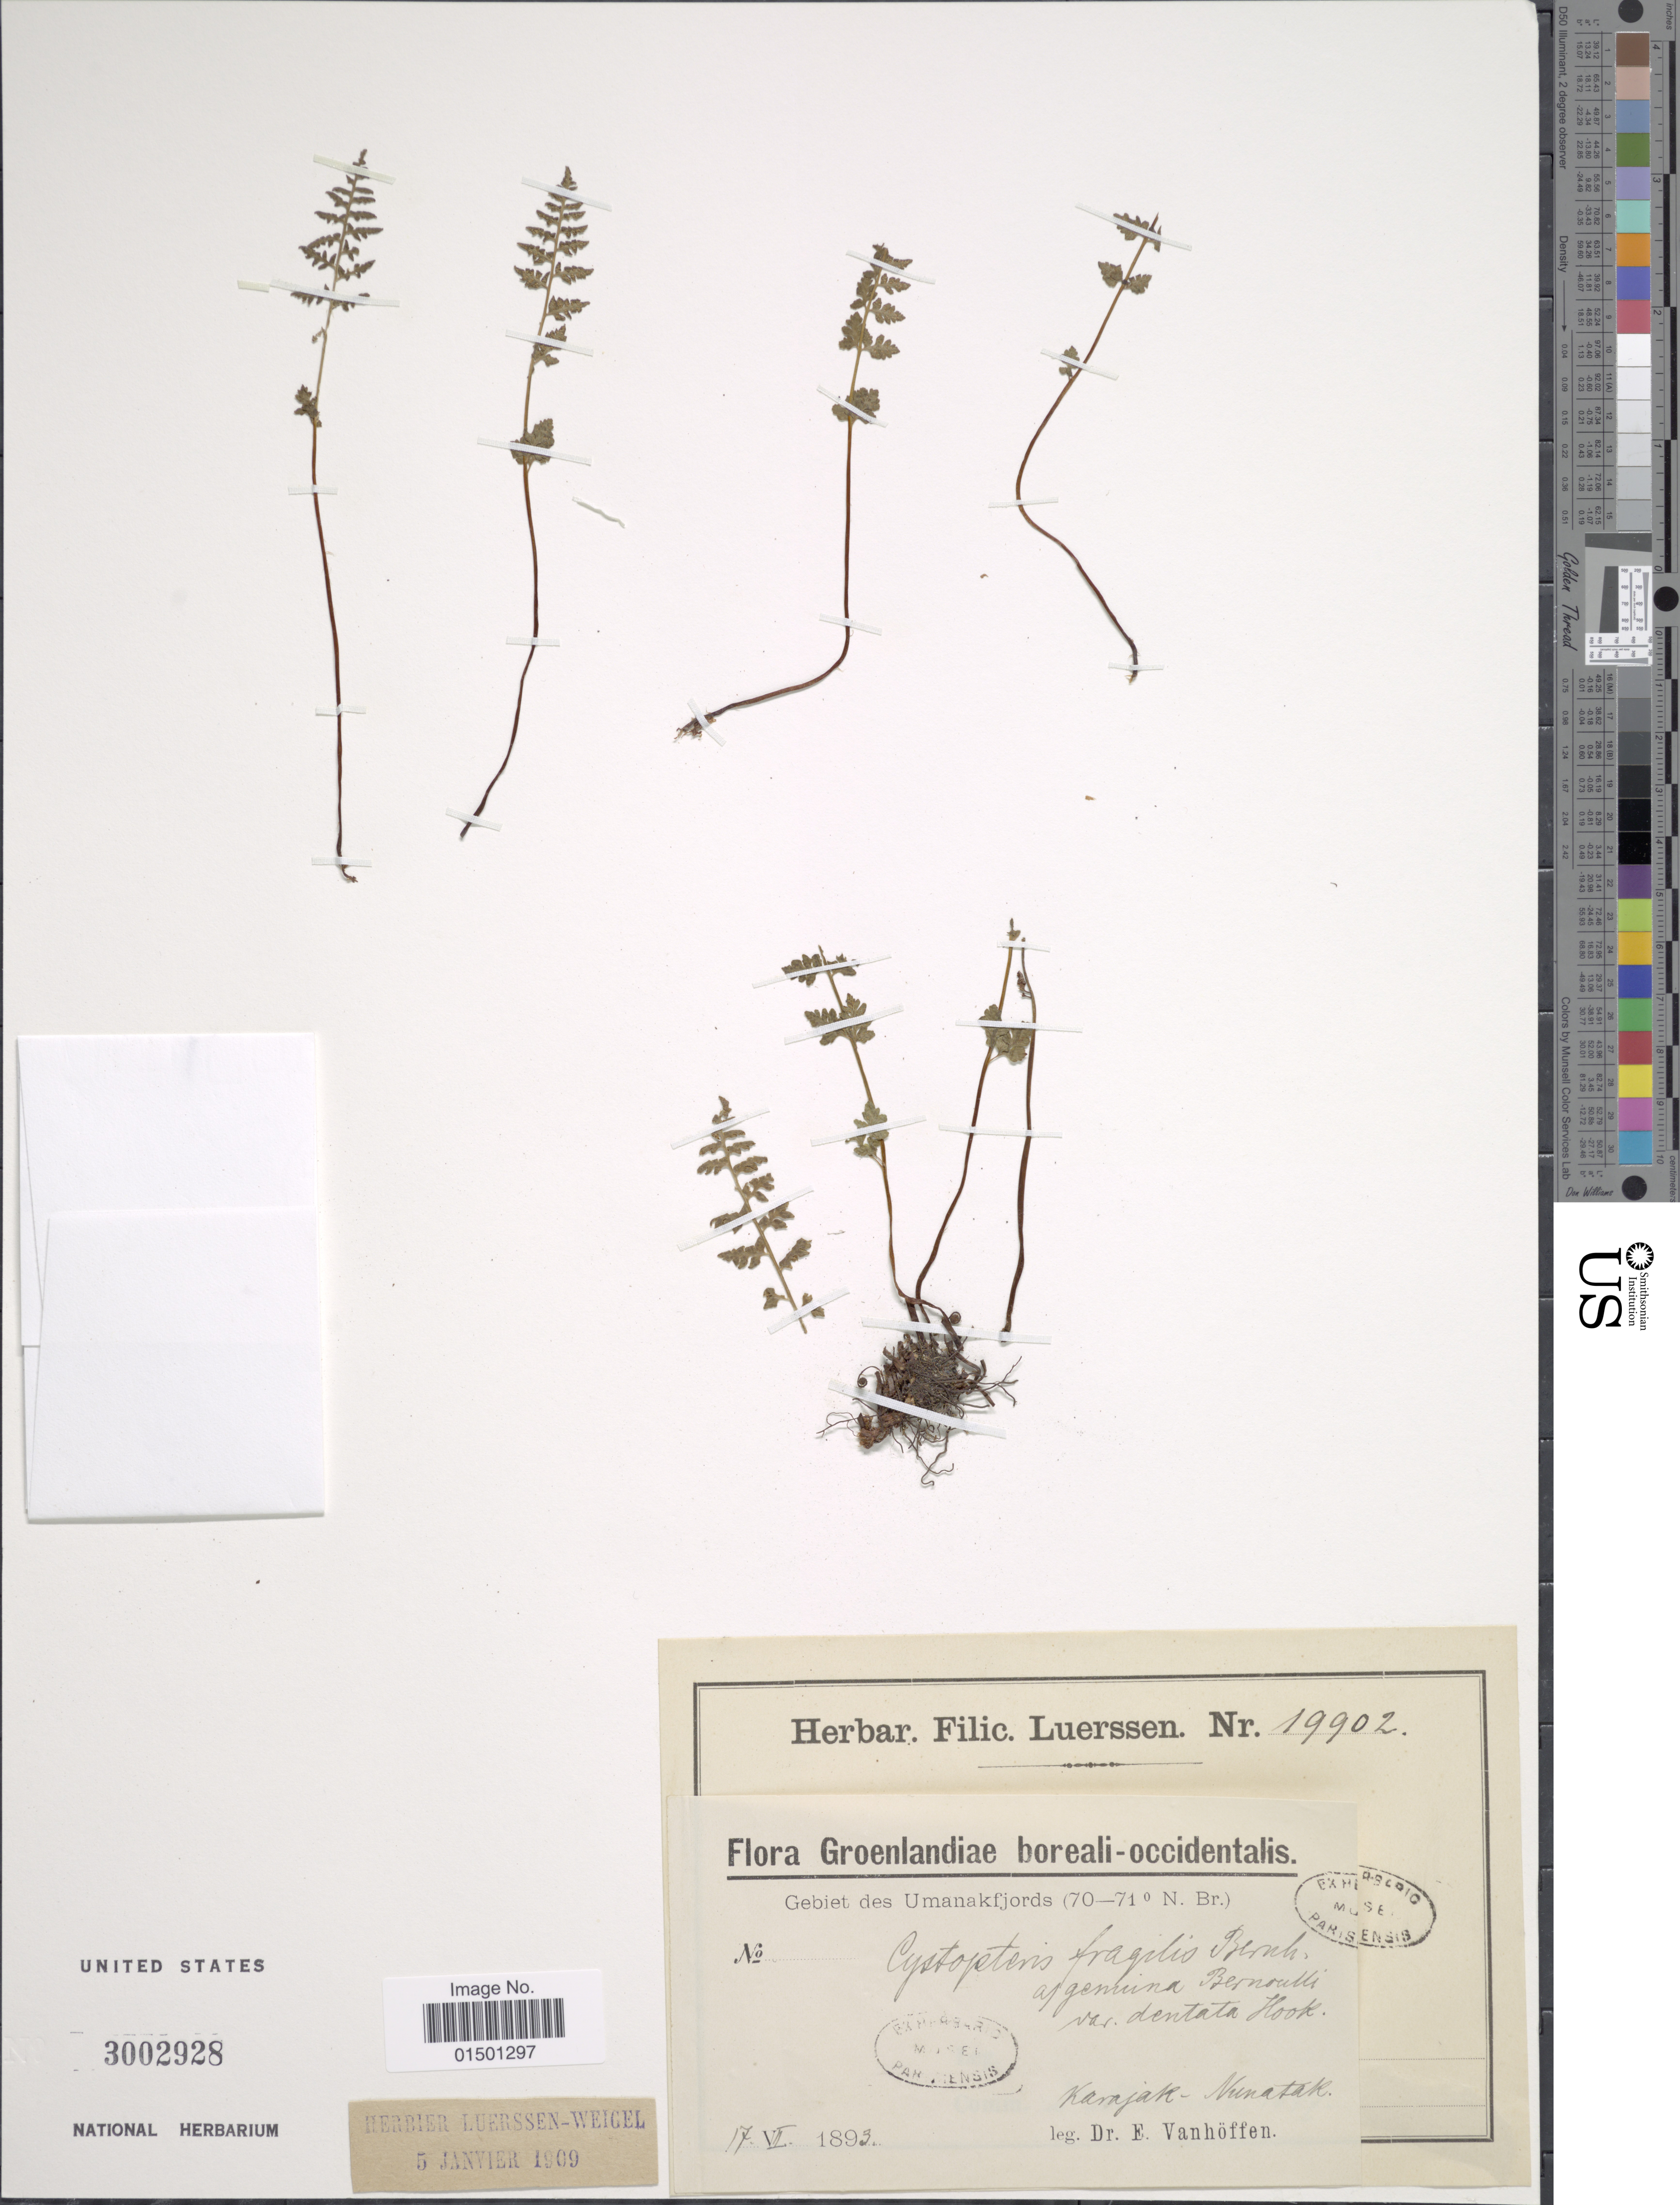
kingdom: Plantae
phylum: Tracheophyta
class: Polypodiopsida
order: Polypodiales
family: Cystopteridaceae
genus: Cystopteris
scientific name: Cystopteris fragilis var. dickieana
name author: B. Boivin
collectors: E. Vanhoffen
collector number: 19902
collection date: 1893-07-17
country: Greenland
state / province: Avannaata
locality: Karajak-Nunatak.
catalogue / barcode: US 3002928